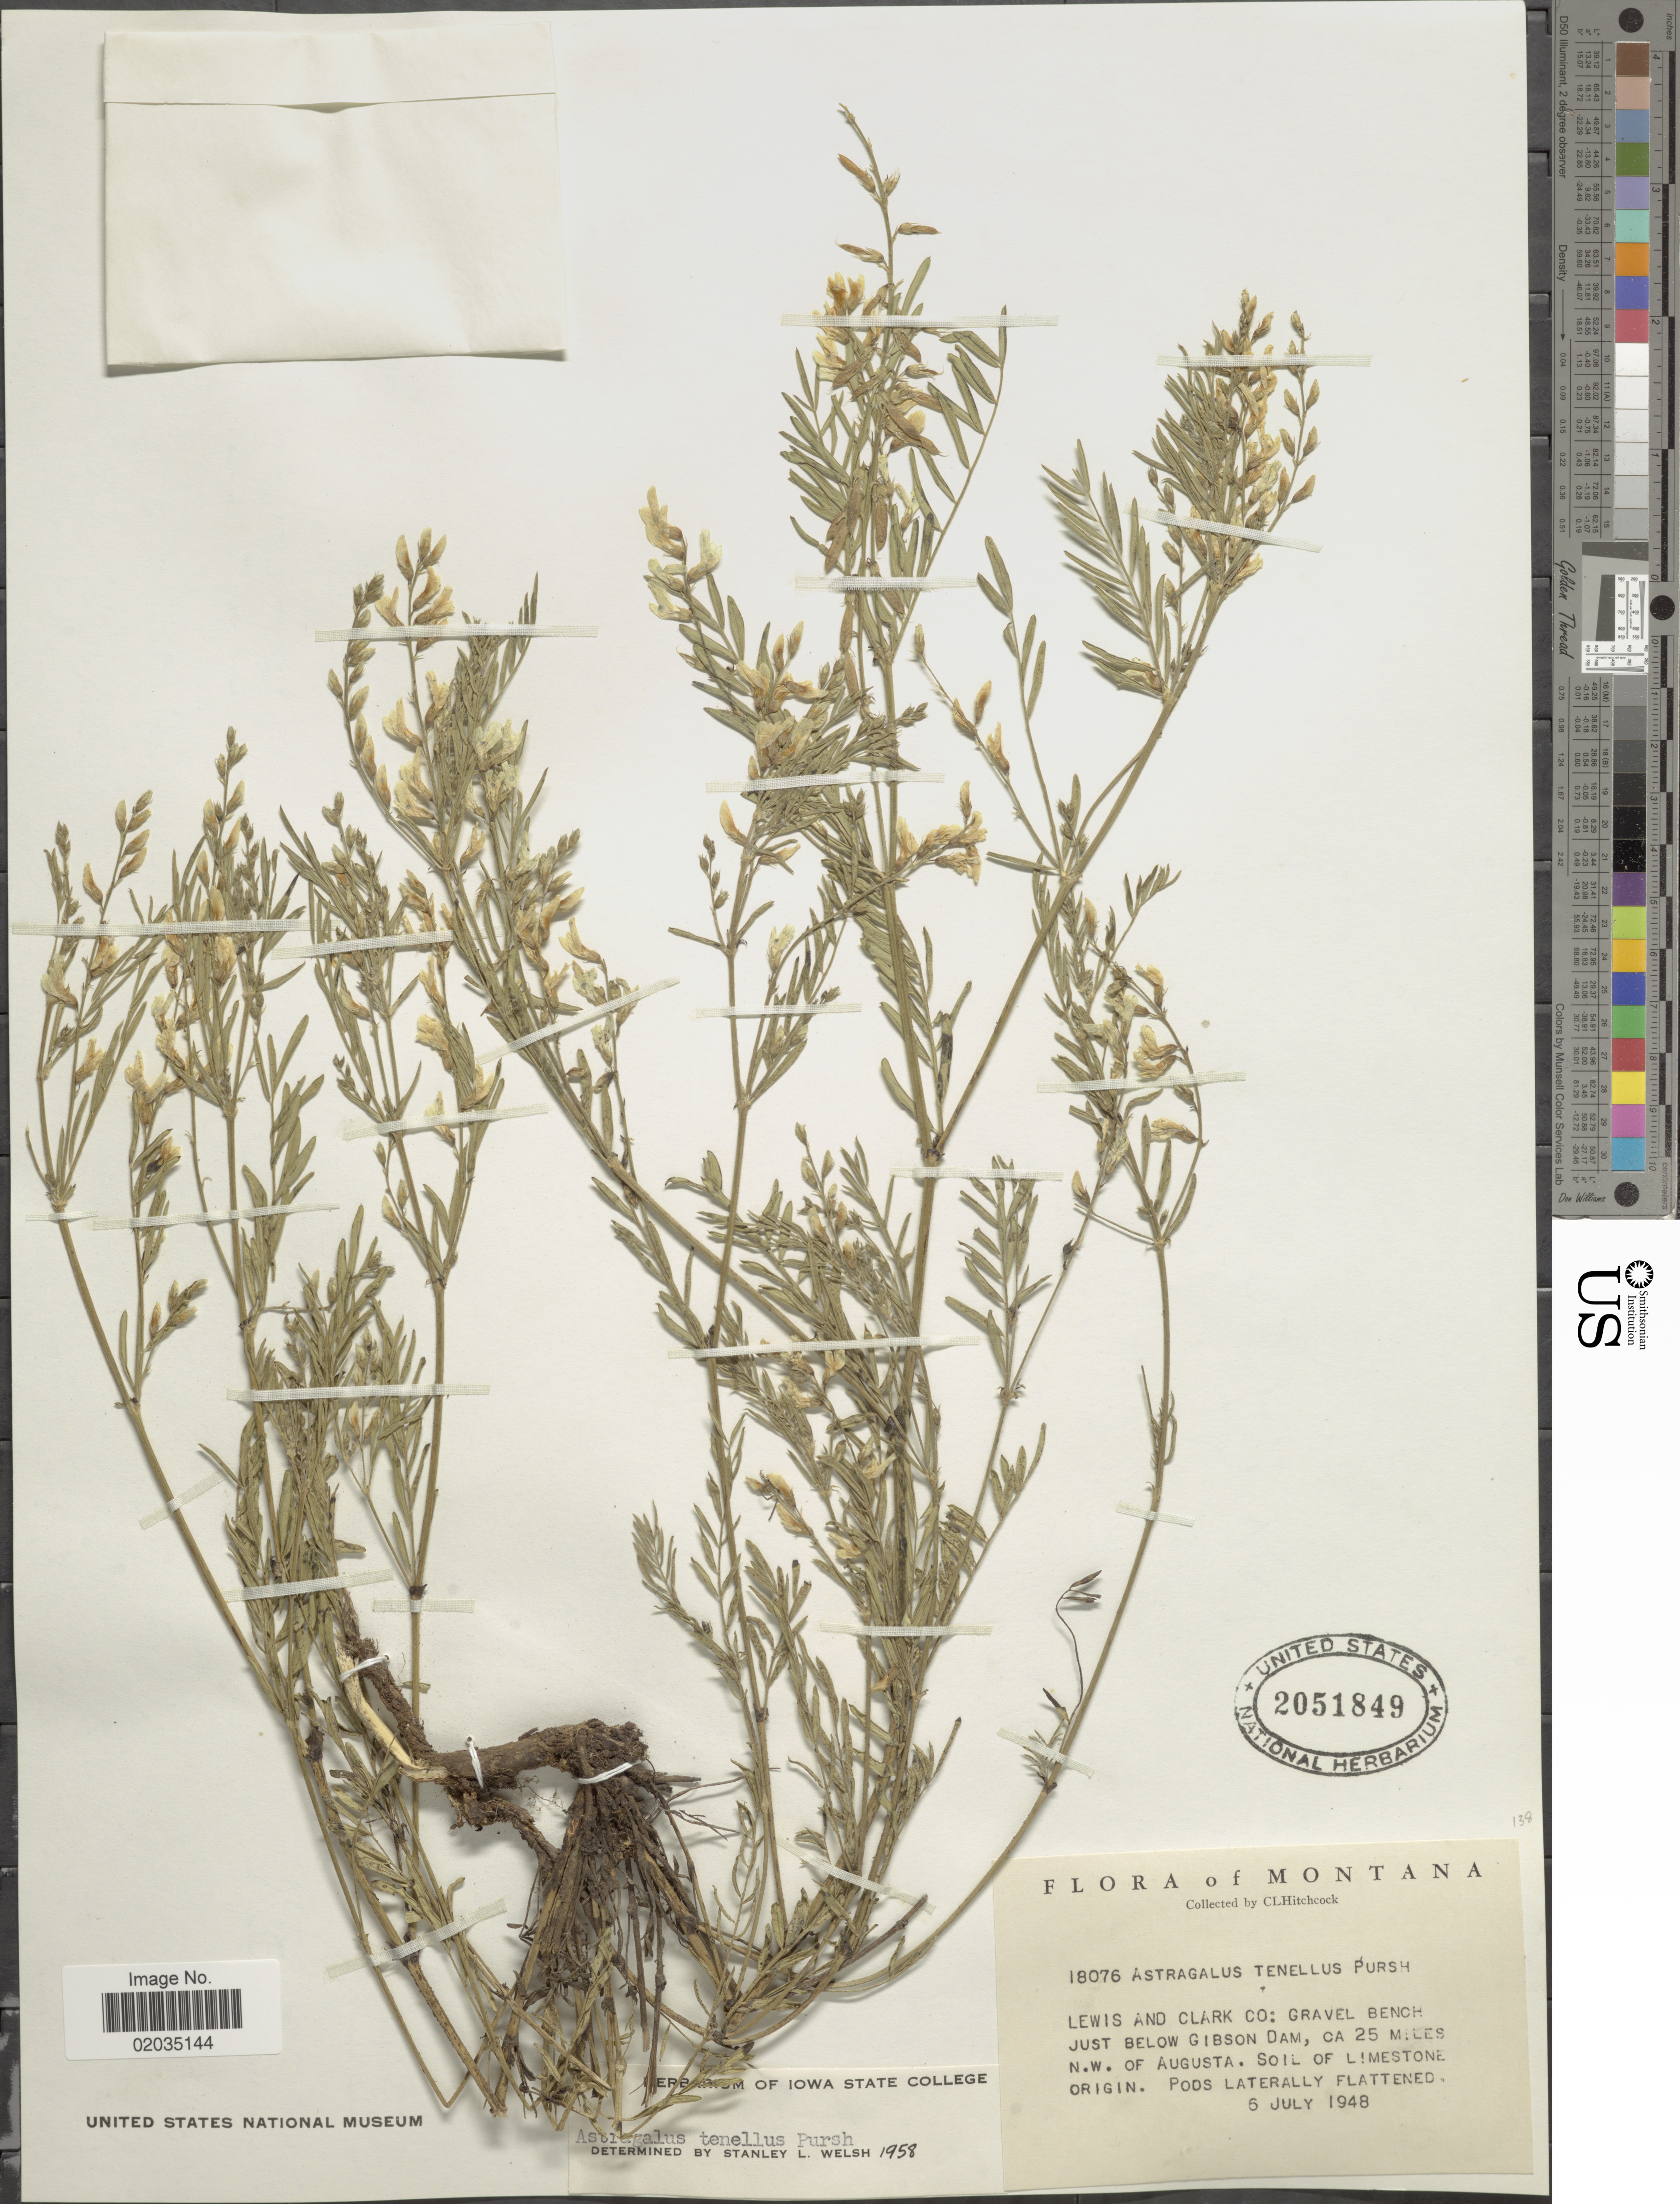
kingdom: Plantae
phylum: Tracheophyta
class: Magnoliopsida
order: Fabales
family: Fabaceae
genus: Astragalus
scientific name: Astragalus tenellus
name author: Pursh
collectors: C. L. Hitchcock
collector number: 18076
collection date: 1948-07-06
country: United States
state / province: Montana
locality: Lewis and Clark Co: Gravel Bench just below Gibson Dam, ca 25 miles N.W. of August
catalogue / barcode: US 2051849